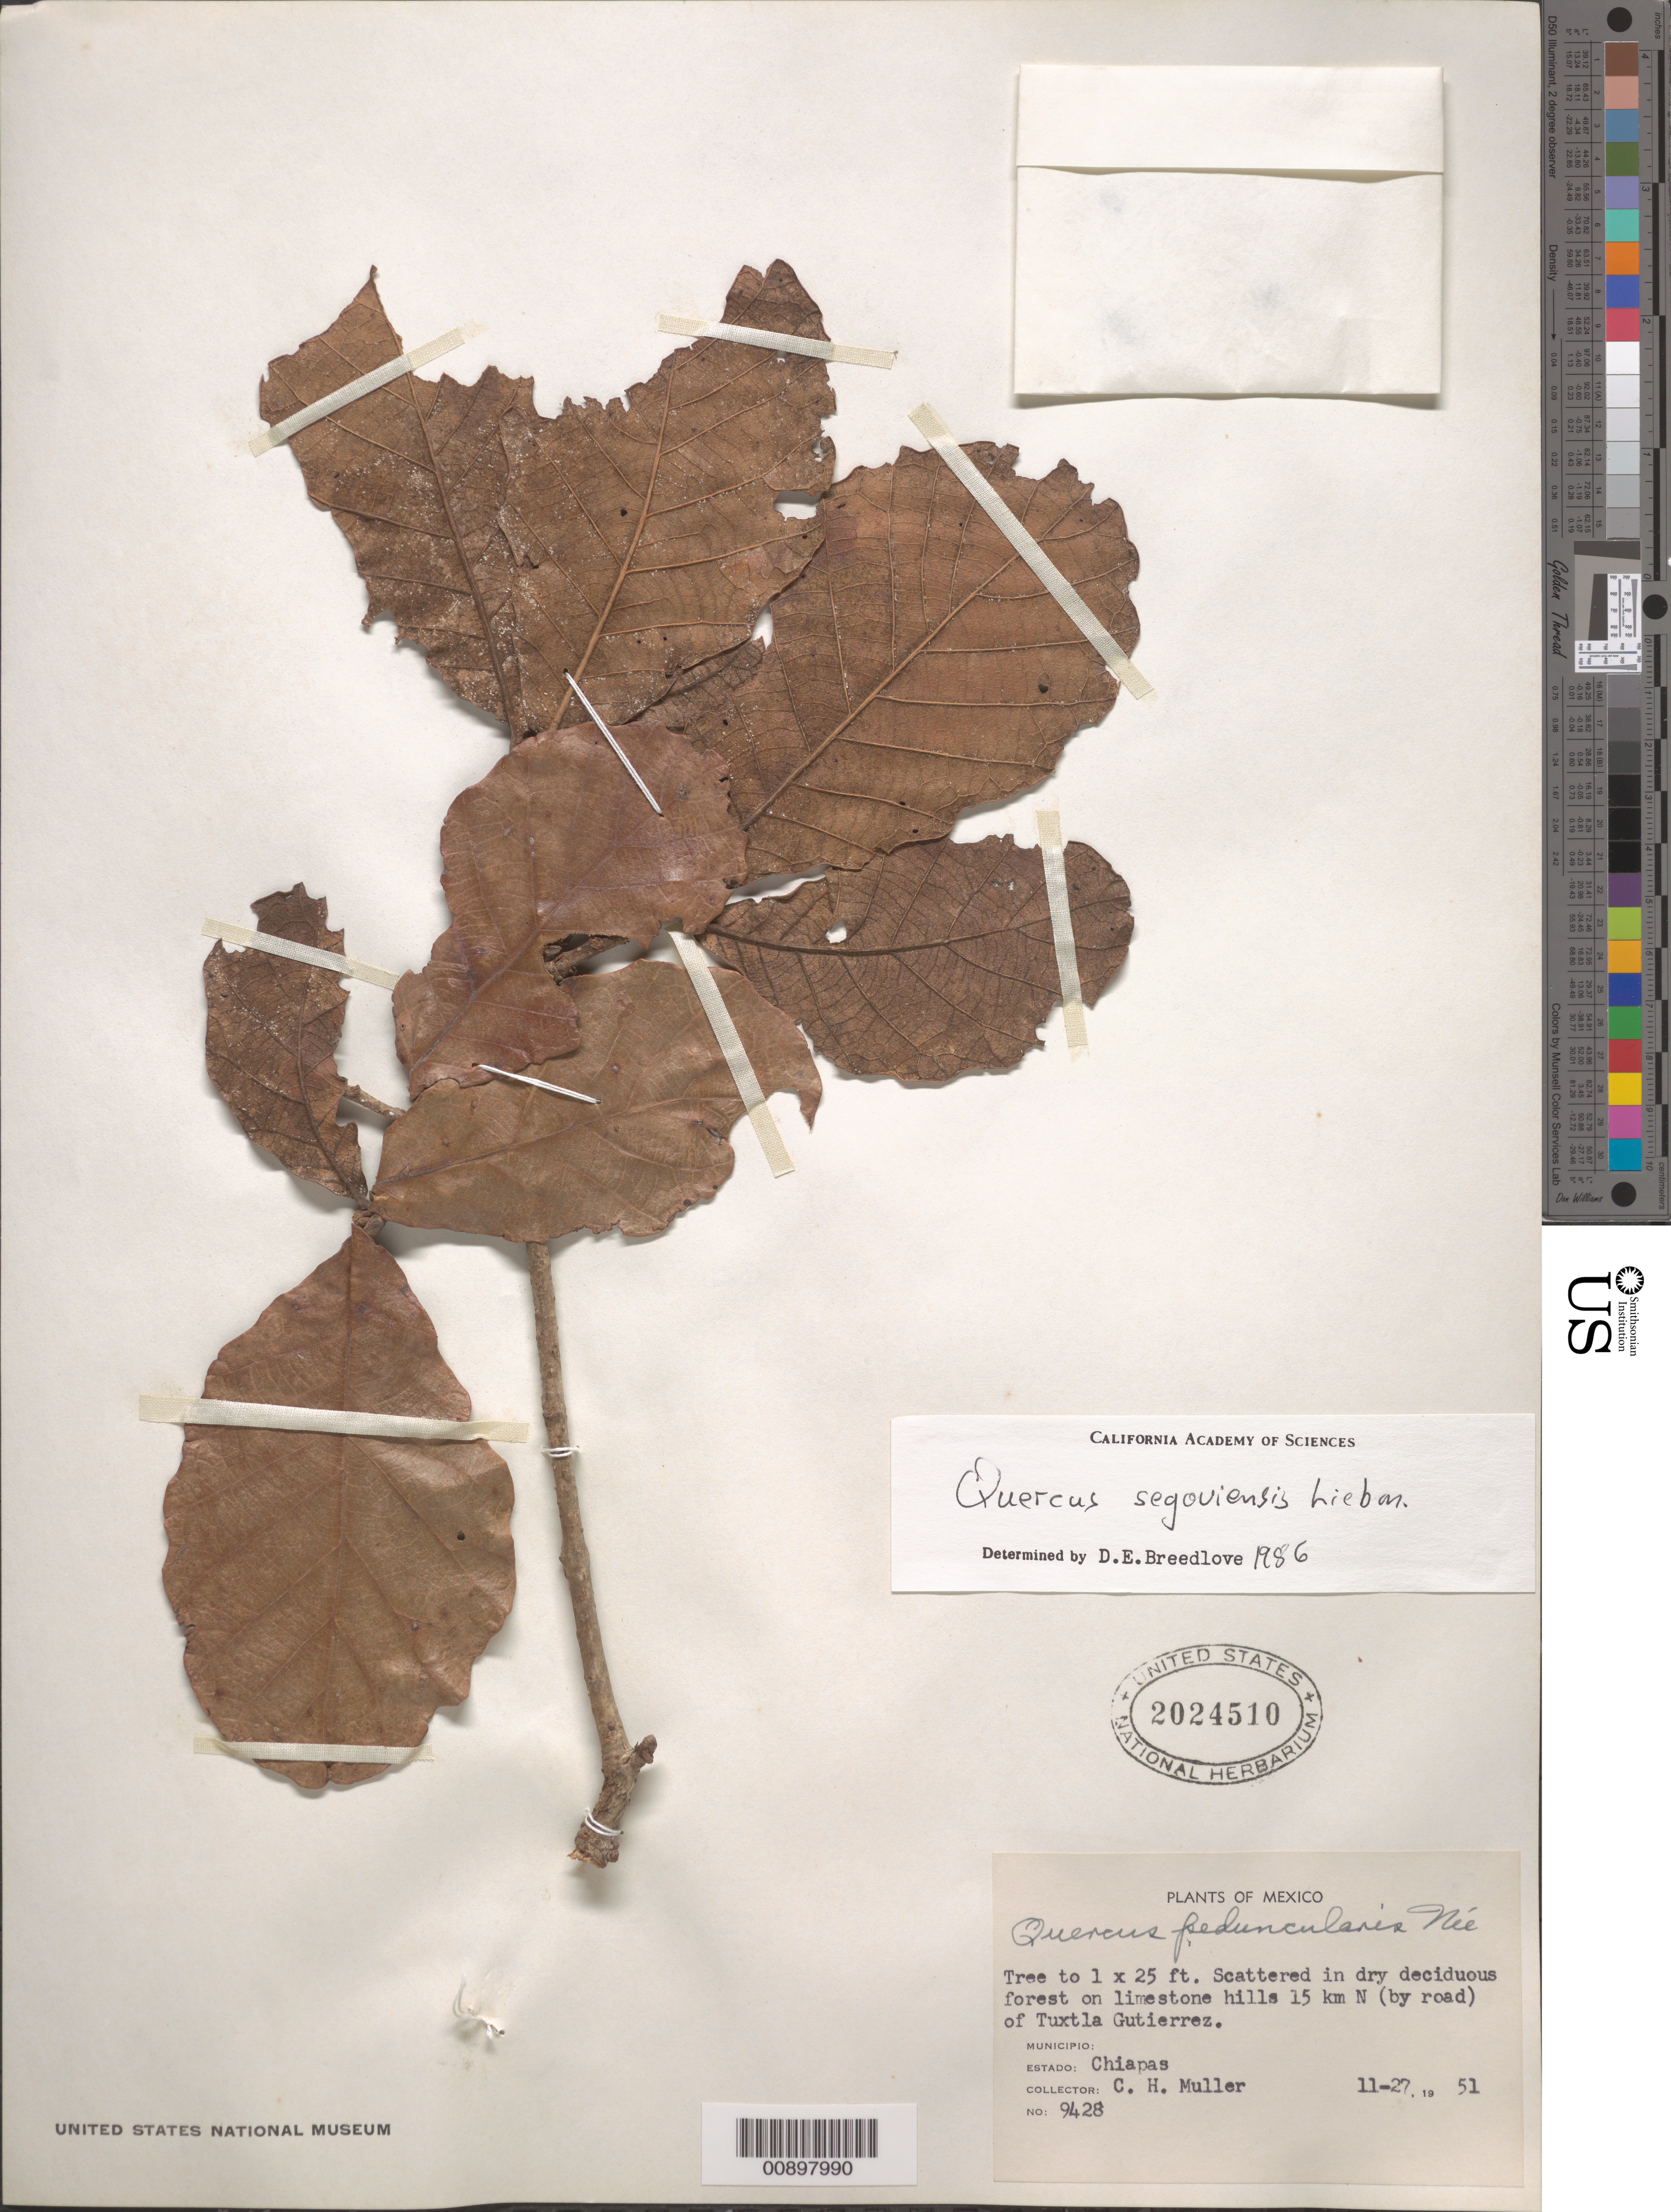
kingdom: Plantae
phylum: Tracheophyta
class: Magnoliopsida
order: Fagales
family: Fagaceae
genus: Quercus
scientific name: Quercus segoviensis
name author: Liebm.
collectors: C. H. Muller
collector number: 9428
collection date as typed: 27 Nov 1951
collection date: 1951-11-27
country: Mexico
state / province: Chiapas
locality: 15 km N (by road) of Tuxtla Gutierrez, Chiapas.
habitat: In dry deciduous forest on limestone hills.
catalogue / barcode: US 2024510